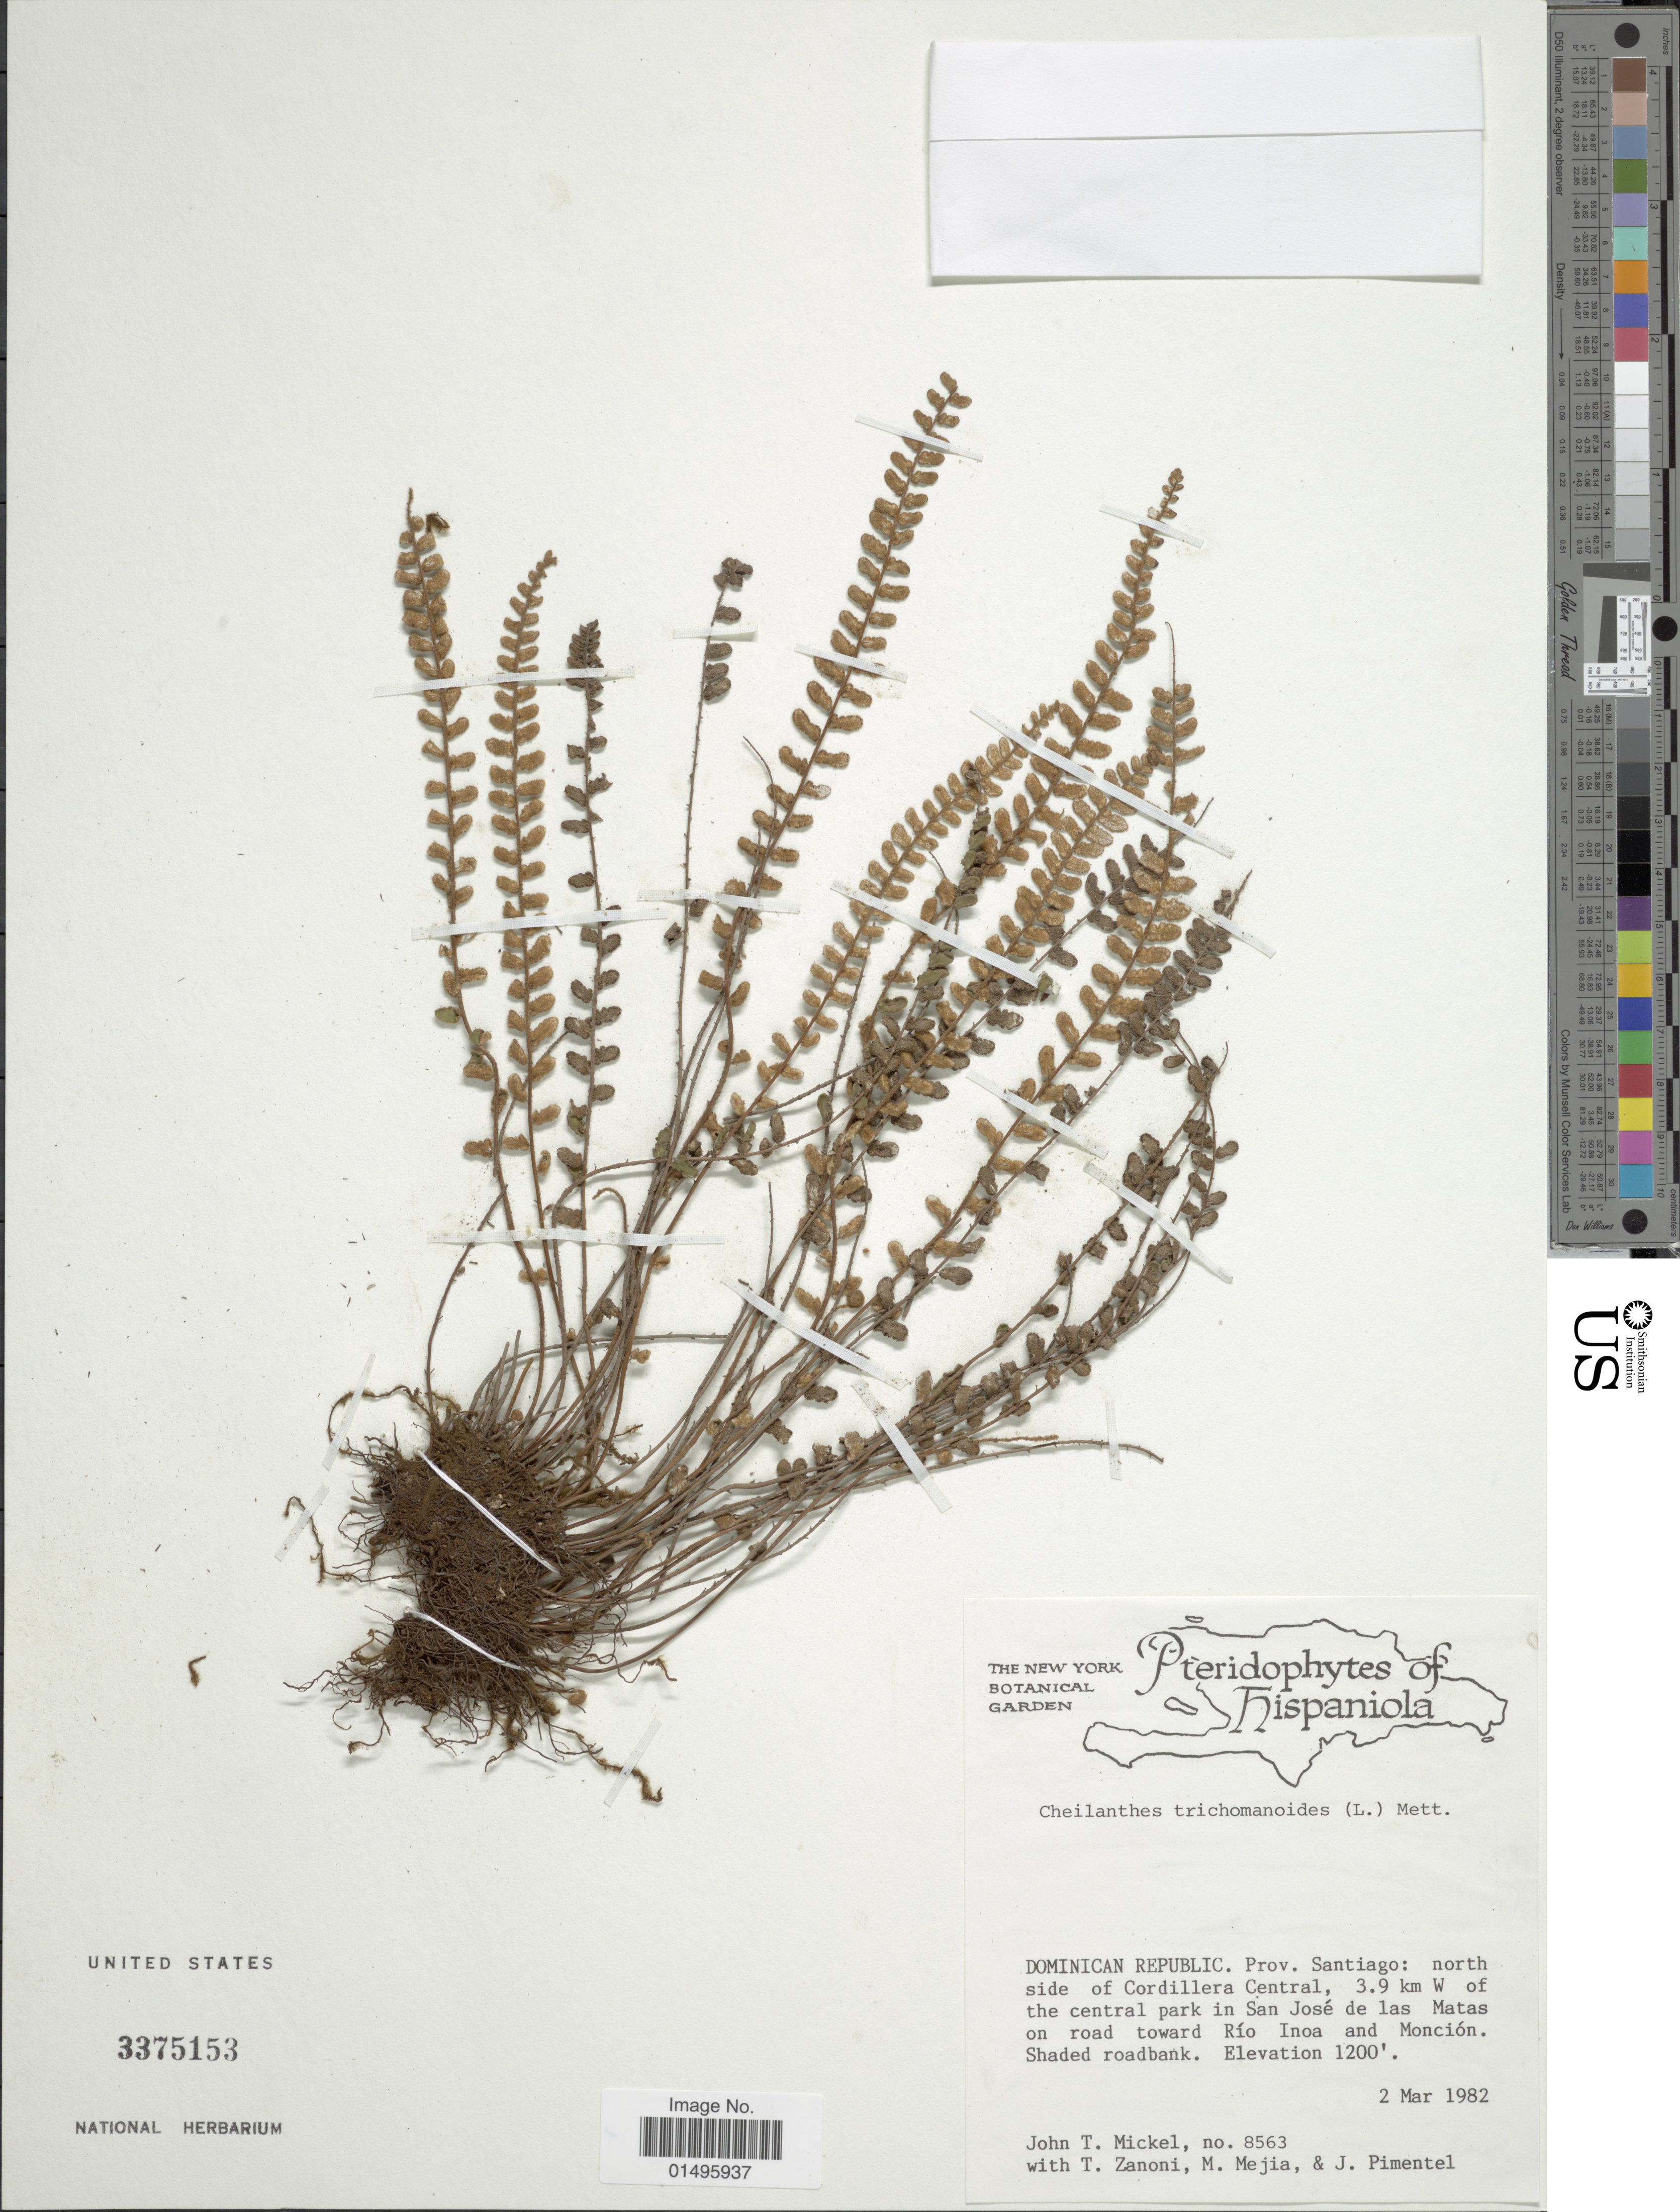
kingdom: Plantae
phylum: Tracheophyta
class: Polypodiopsida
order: Polypodiales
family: Pteridaceae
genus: Notholaena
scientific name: Notholaena trichomanoides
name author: (L.) Desv.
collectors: J. T. Mickel, T. A. Zanoni, M. Mejia & J. Pimentel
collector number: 8563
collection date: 1982-03-02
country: Dominican Republic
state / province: Santiago Rodríguez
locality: Dominican Republic. north side of Cordillera Central, 3.9 km W of the central park in San Jose de las Matas on road toward Rio Inoa and Moncion.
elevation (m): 366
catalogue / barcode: US 3375153